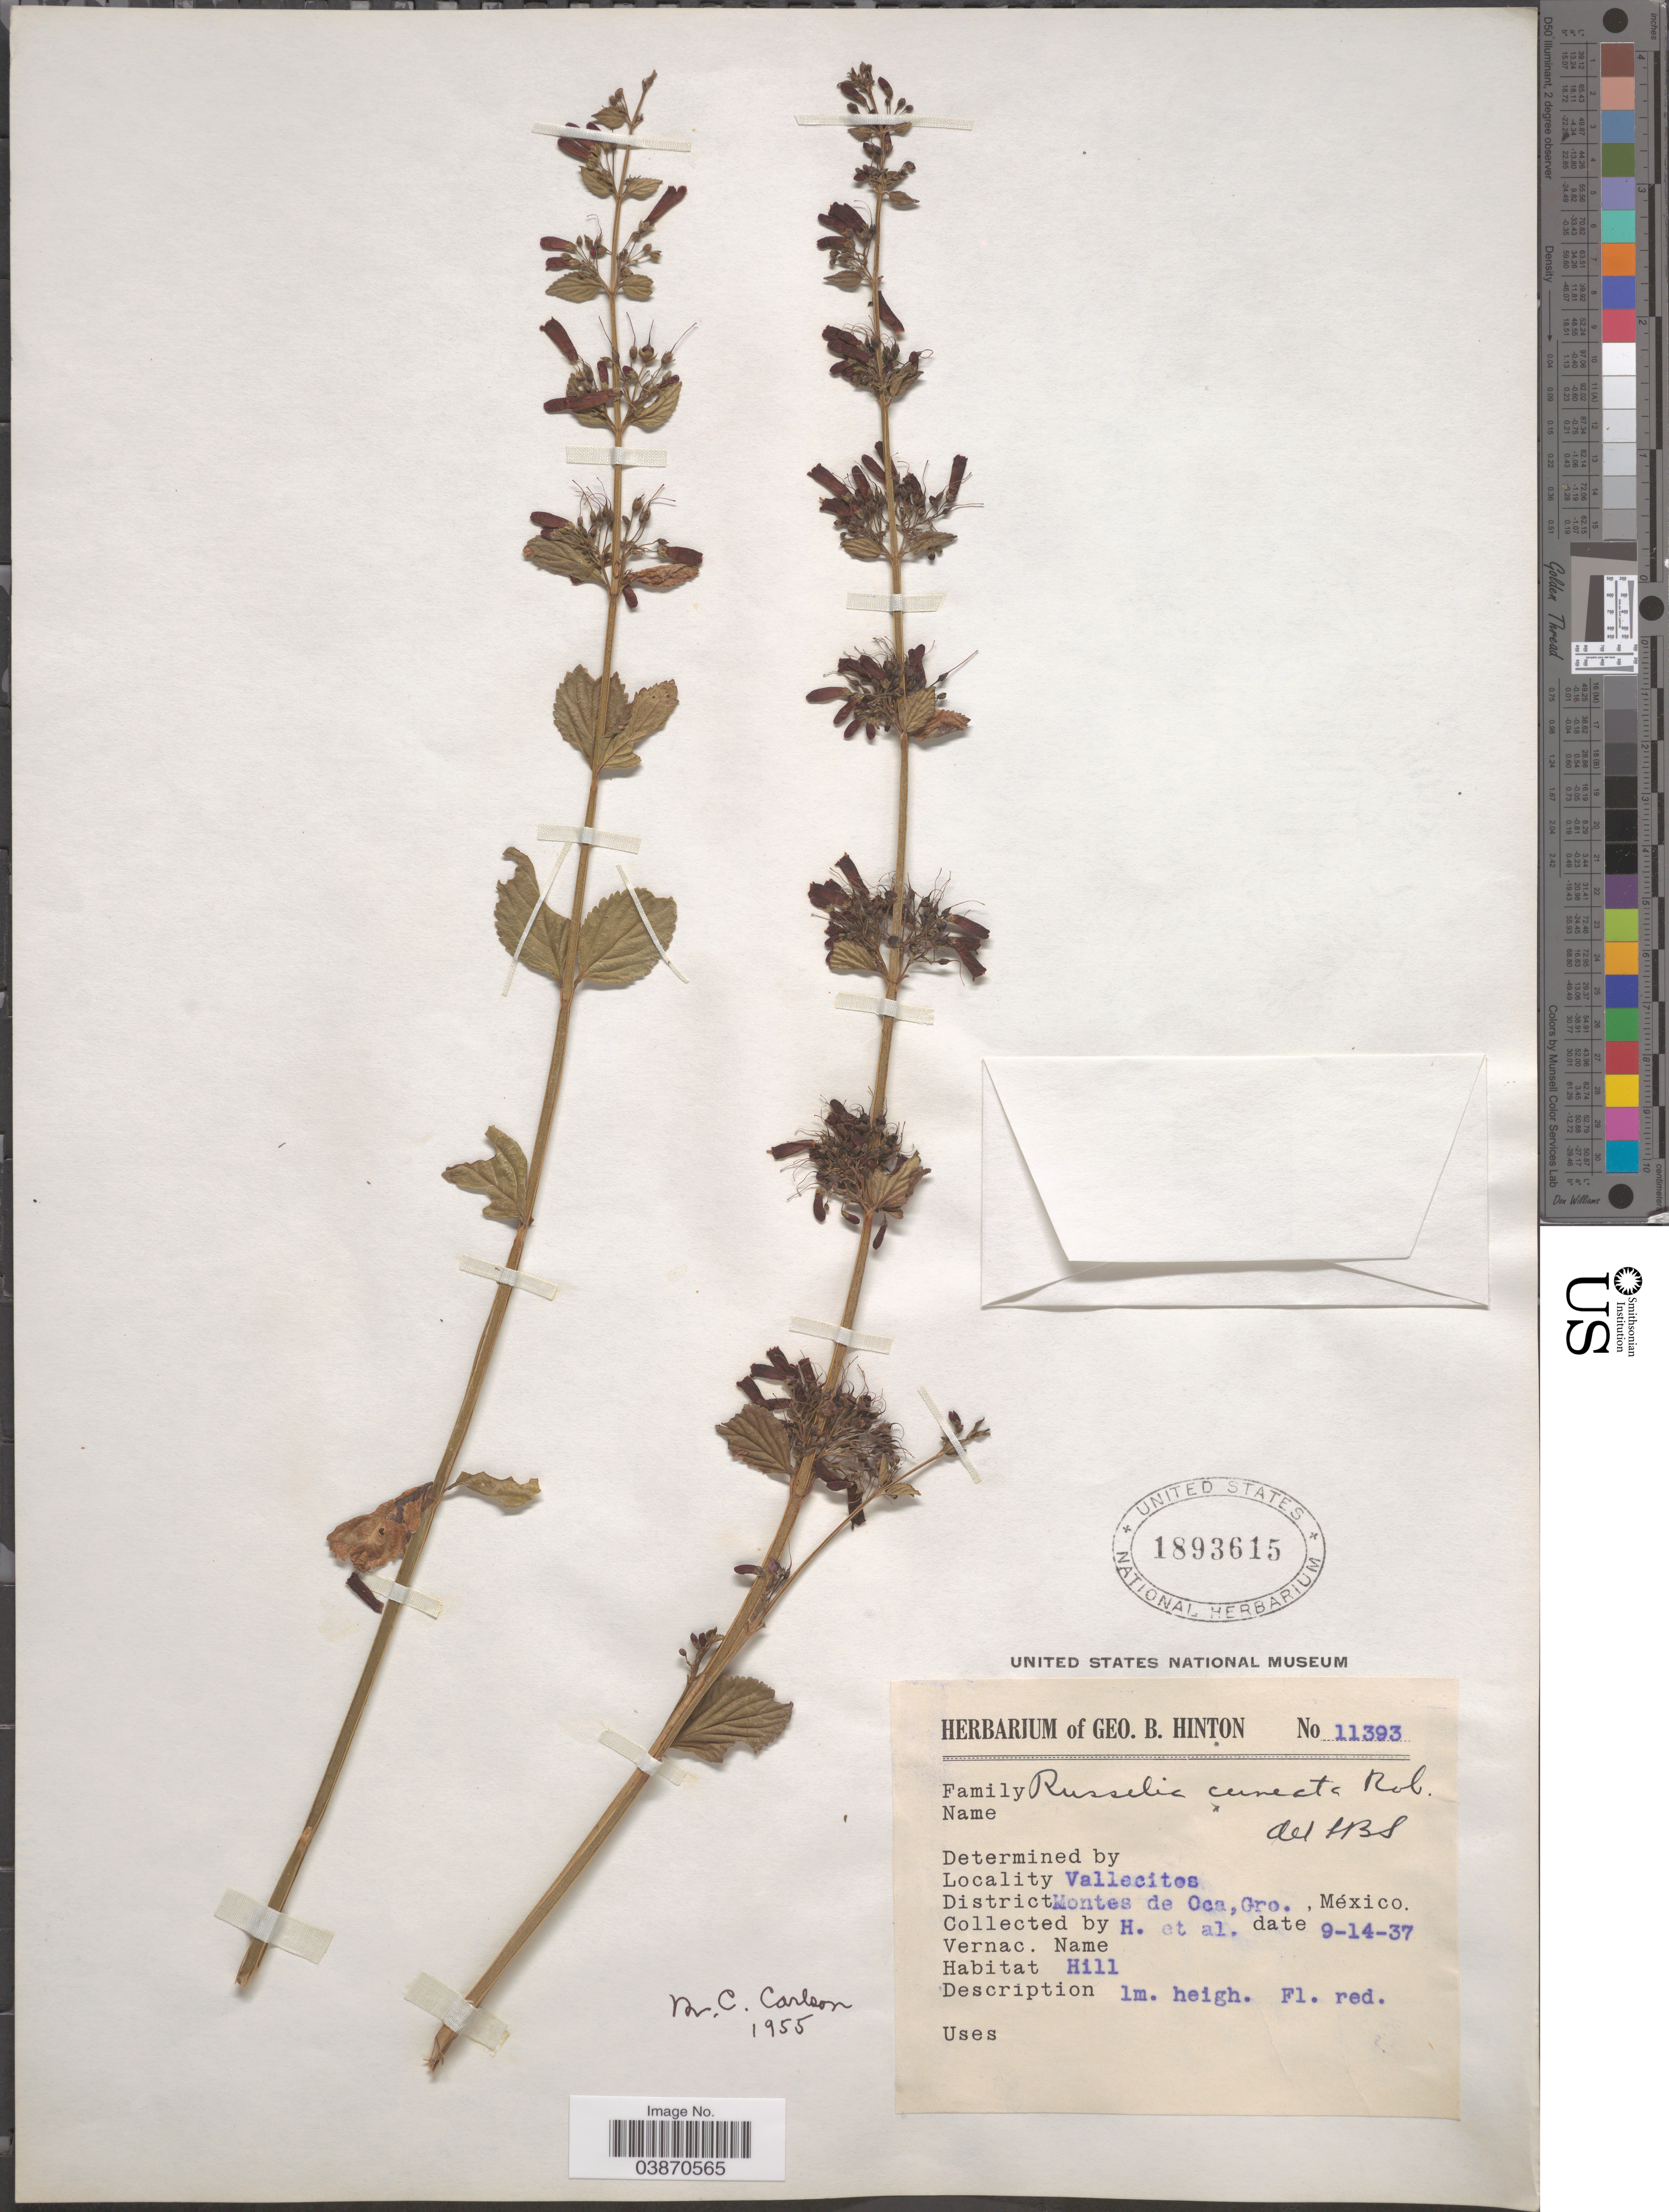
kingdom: Plantae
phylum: Tracheophyta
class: Magnoliopsida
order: Lamiales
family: Plantaginaceae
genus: Russelia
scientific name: Russelia cuneata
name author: B.L. Rob.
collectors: G. B. Hinton & et al.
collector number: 11393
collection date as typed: Transcribed d/m/y: 14/9/37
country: Mexico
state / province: Guerrero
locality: Vallecitos. District Montes de Oca.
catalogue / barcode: US 1893615